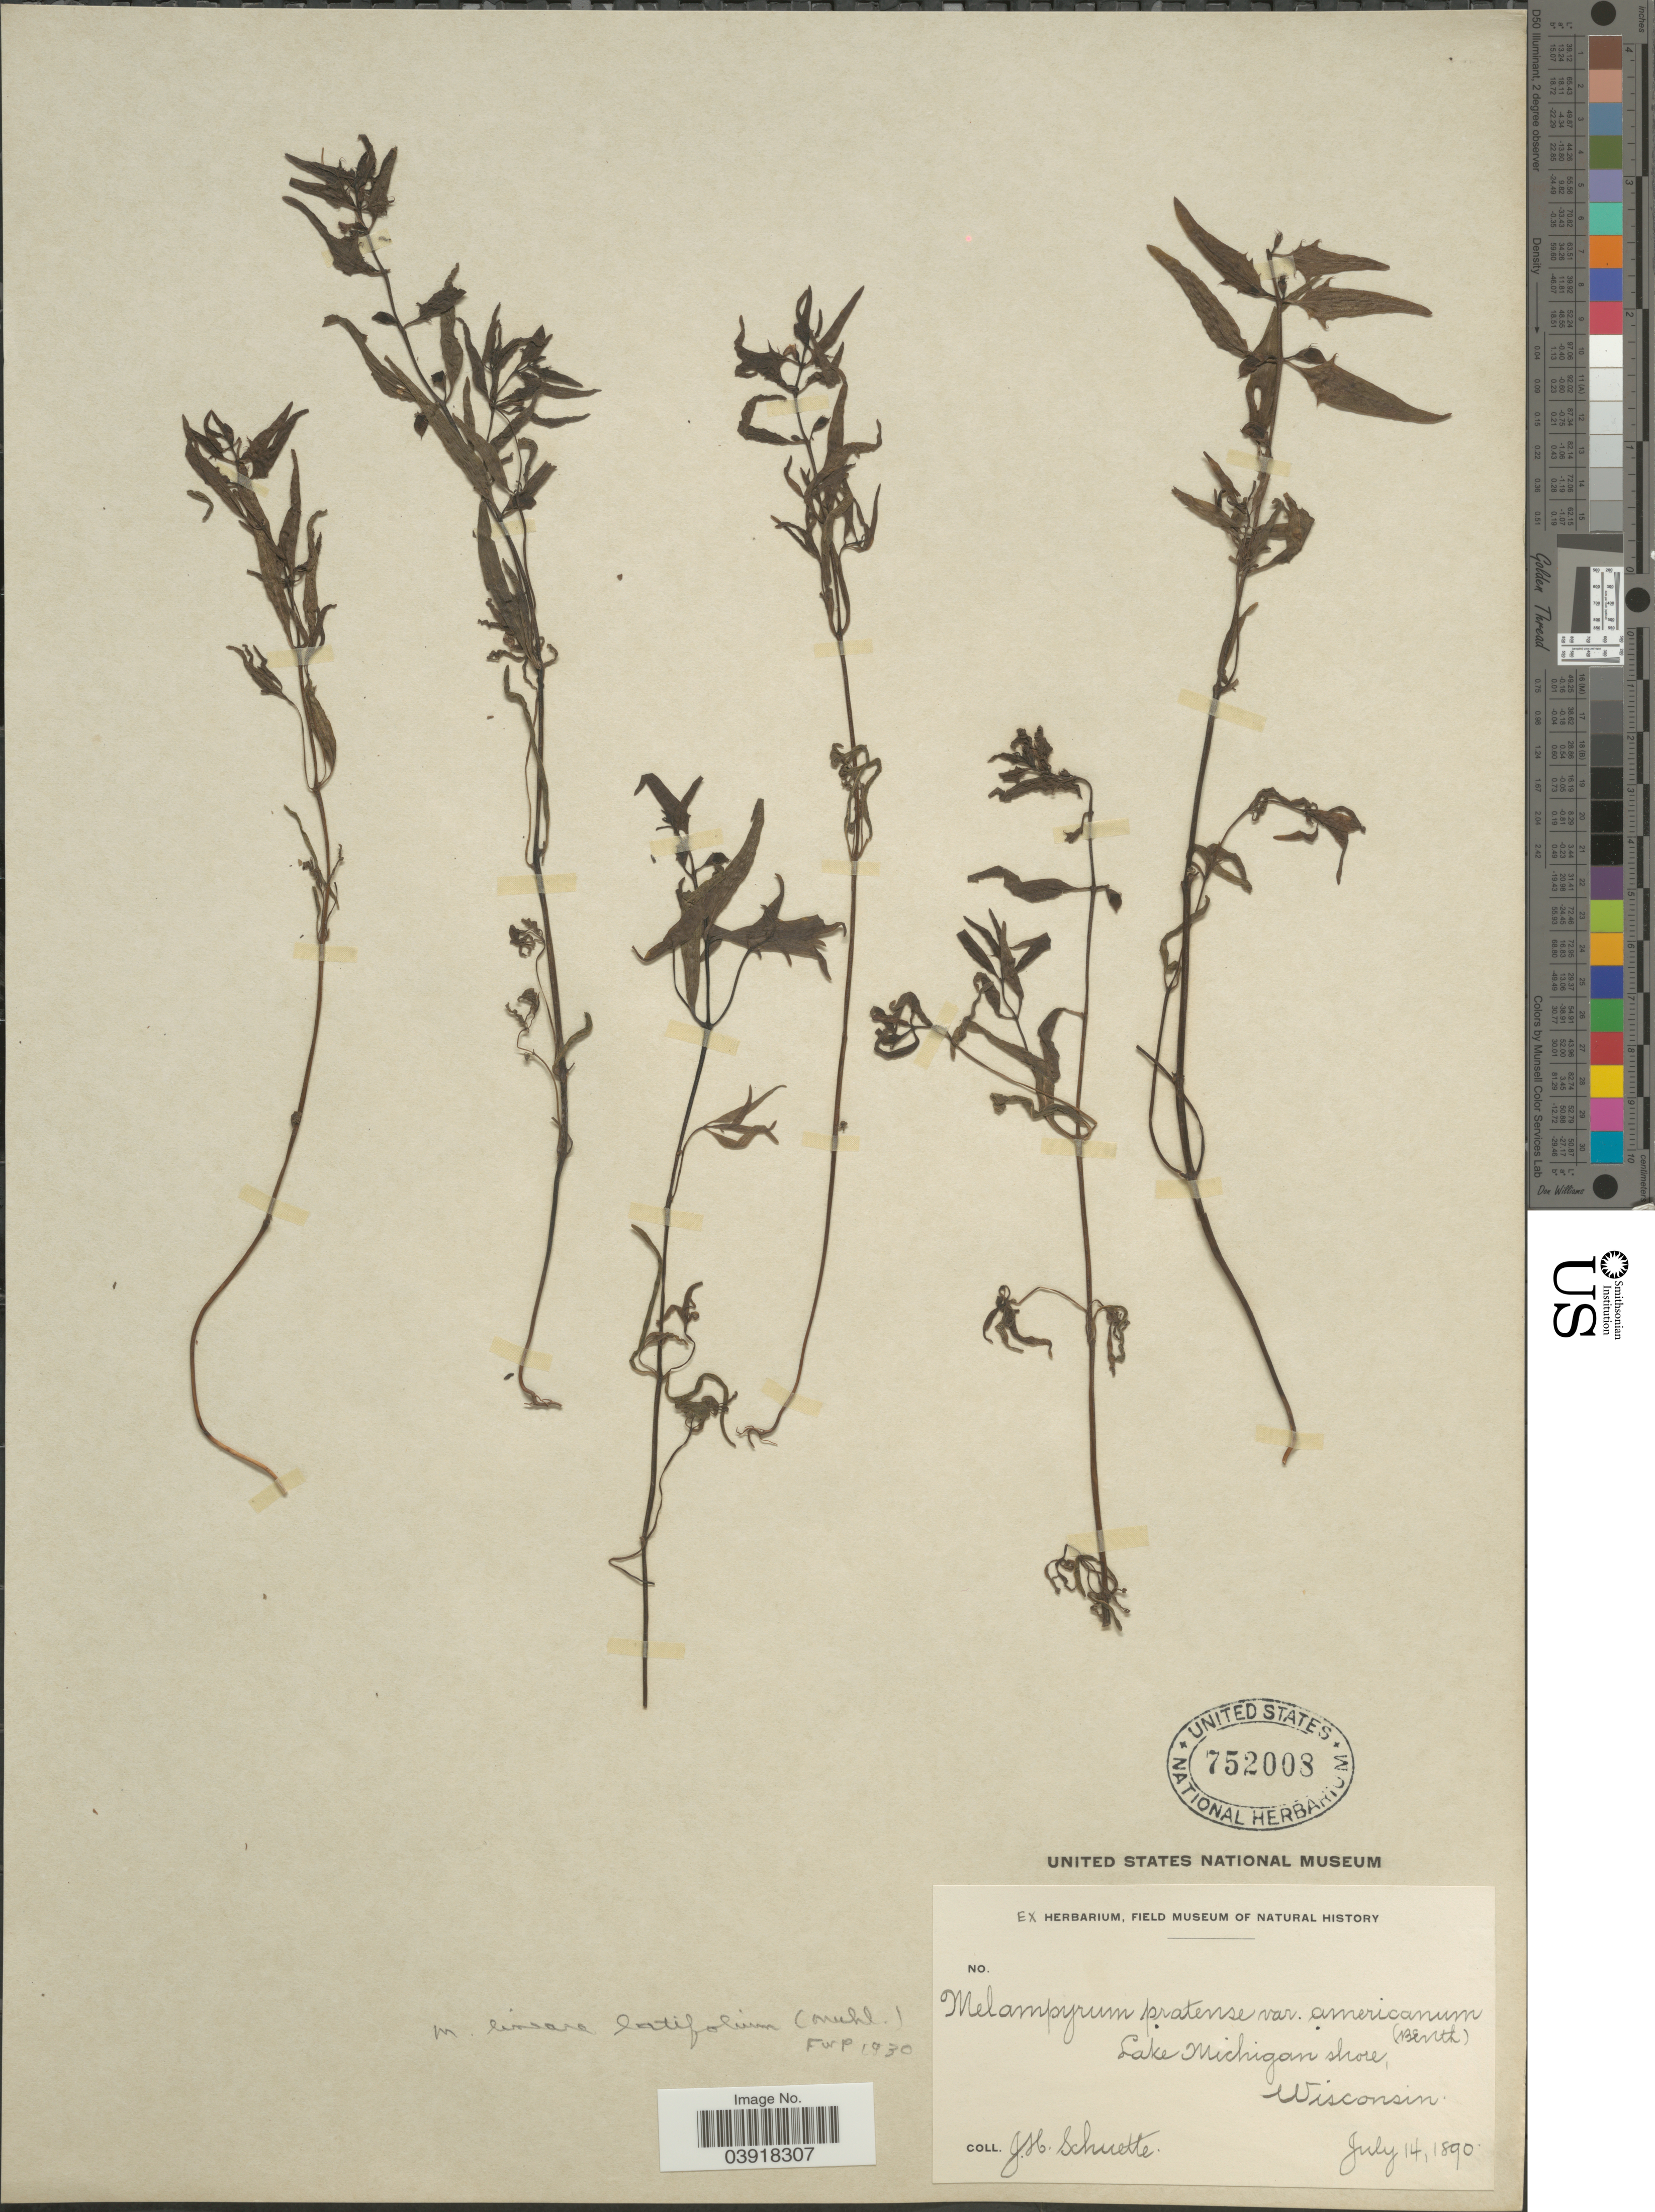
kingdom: Plantae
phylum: Tracheophyta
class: Magnoliopsida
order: Lamiales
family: Orobanchaceae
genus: Melampyrum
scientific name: Melampyrum lineare var. latifolium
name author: (Muhl.) P. Beauv.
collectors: J. H. Schuette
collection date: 1890-07-14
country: United States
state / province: Wisconsin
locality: Lake Michigan shore.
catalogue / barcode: US 752008